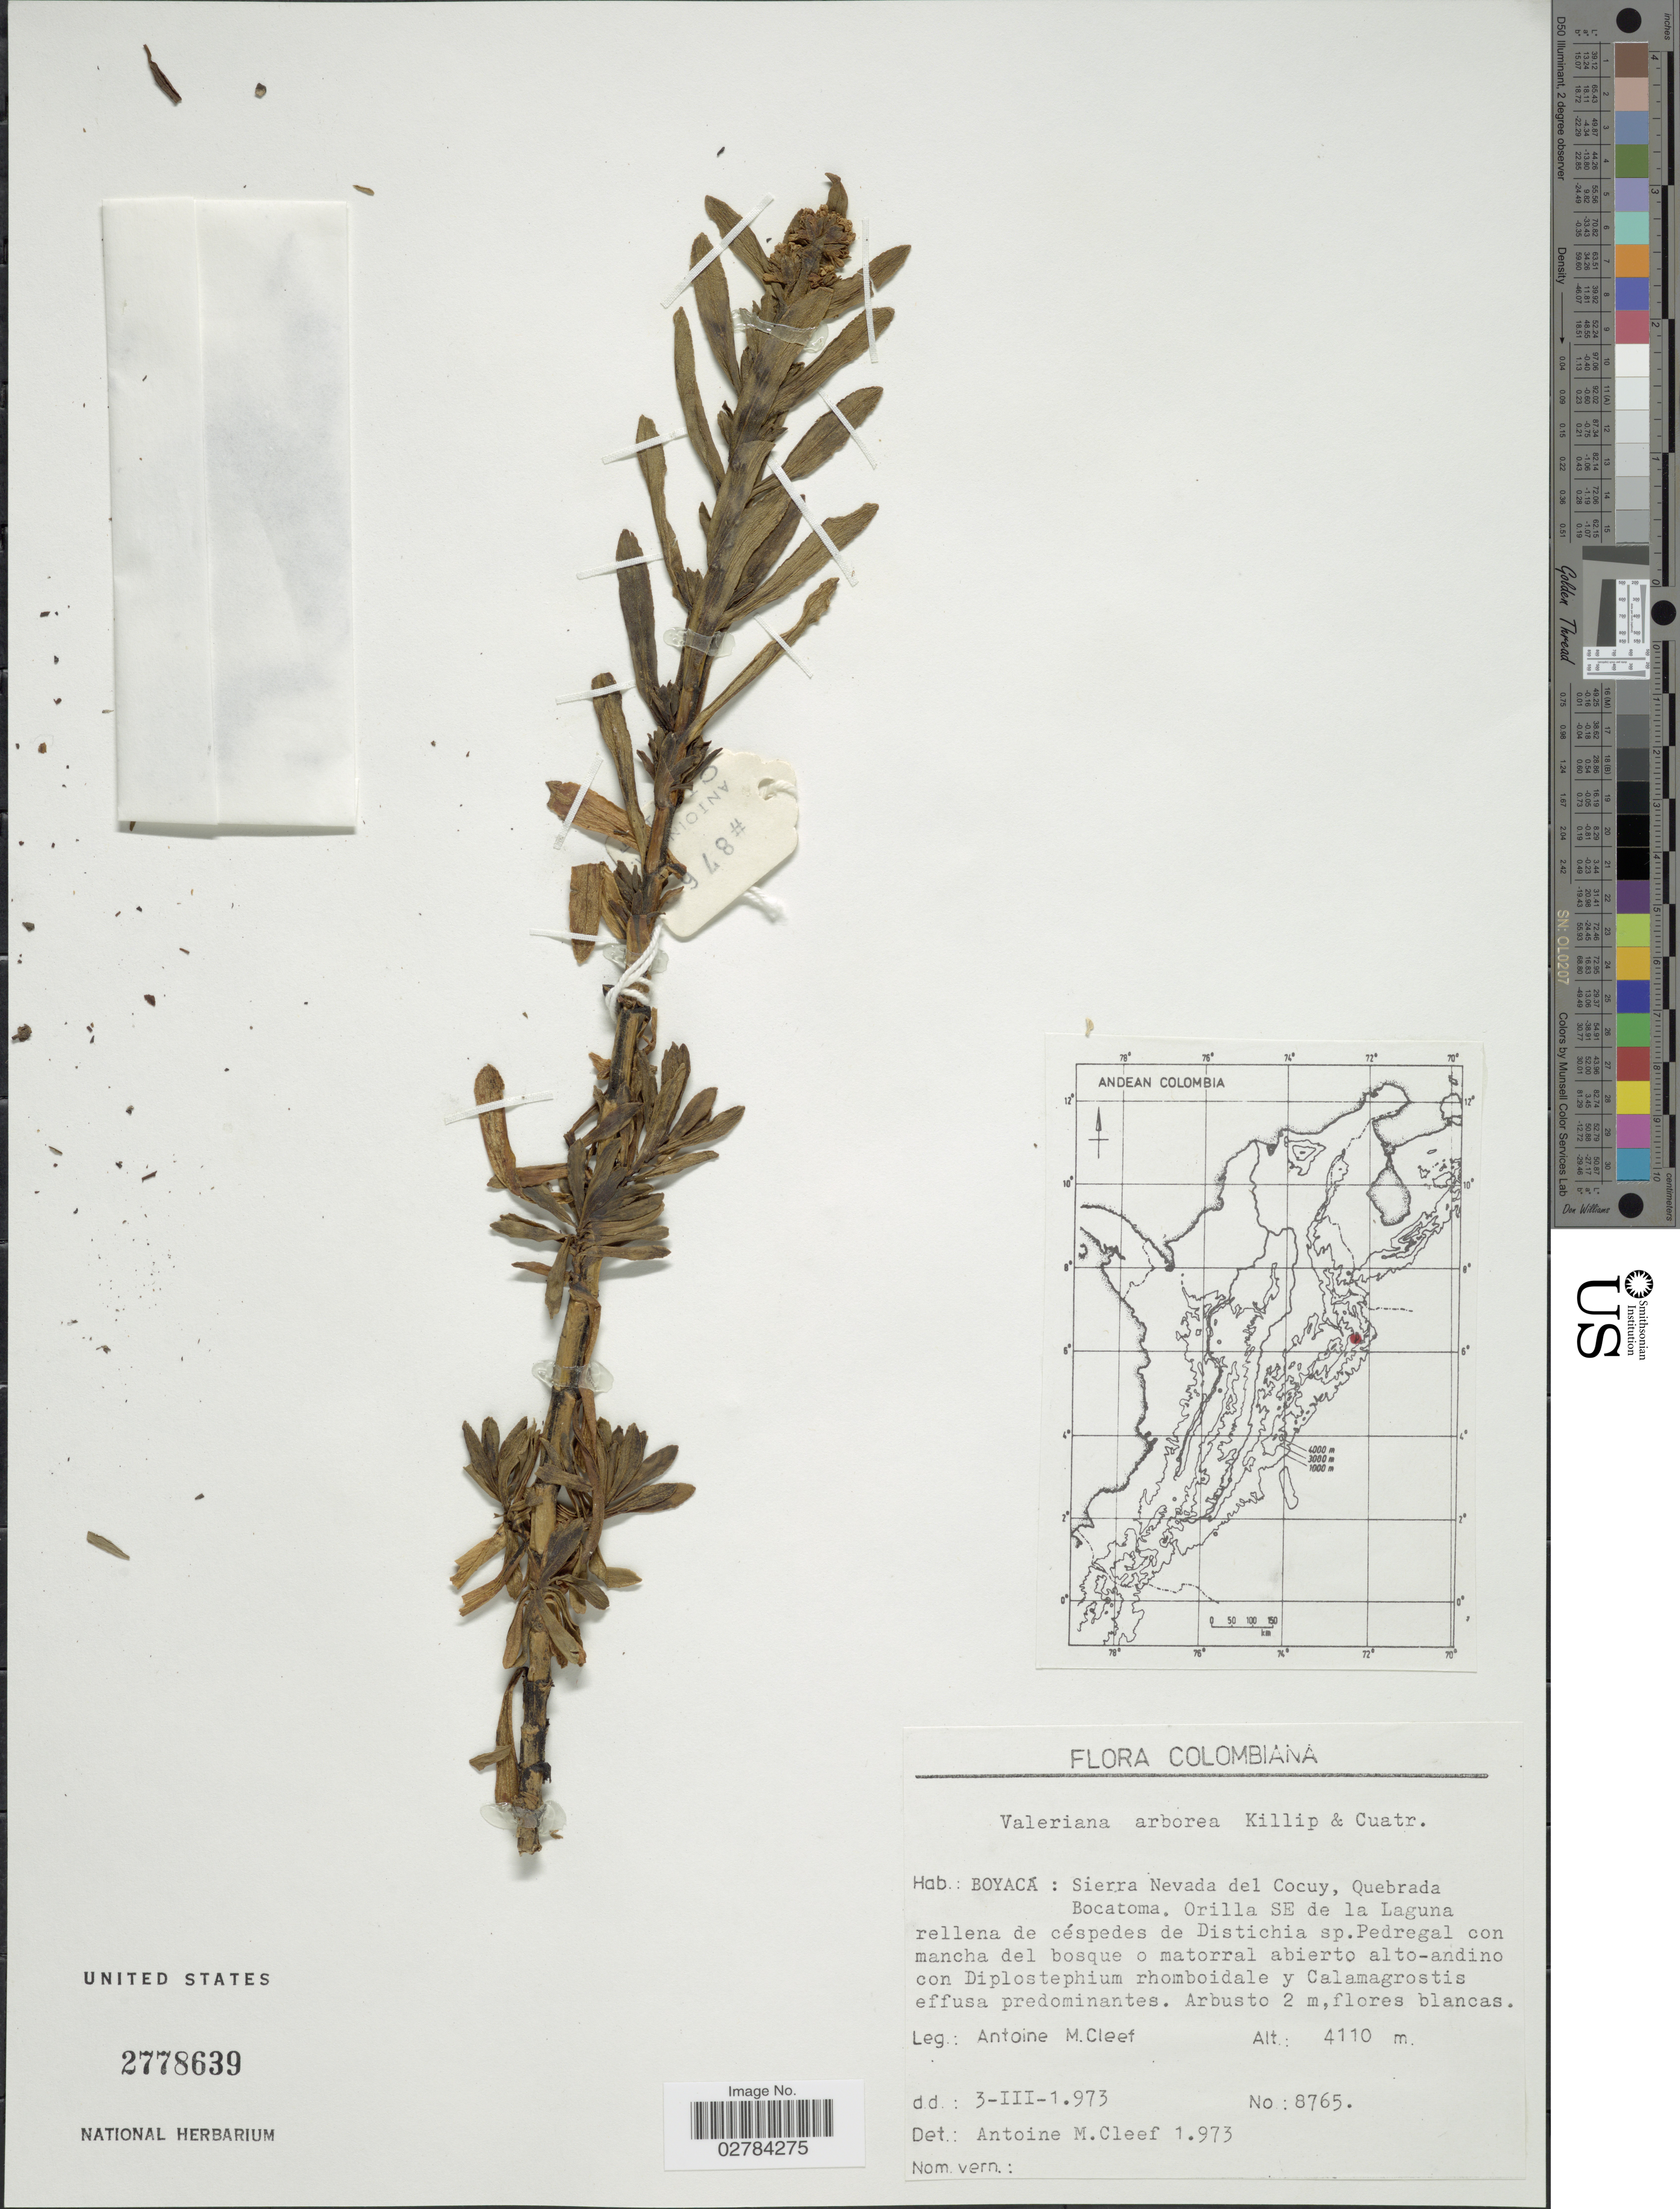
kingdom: Plantae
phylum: Tracheophyta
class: Magnoliopsida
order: Dipsacales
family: Caprifoliaceae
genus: Valeriana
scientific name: Valeriana arborea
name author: Killip & Cuatrec.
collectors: A. M. Cleef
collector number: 8765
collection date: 1973-03-03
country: Colombia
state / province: Boyacá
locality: Sierra Nevada del Cocuy, Quebrada Bocatoma. Orilla SE de la Laguna rellena de céspedes de Distichia sp.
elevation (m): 4110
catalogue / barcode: US 2778639